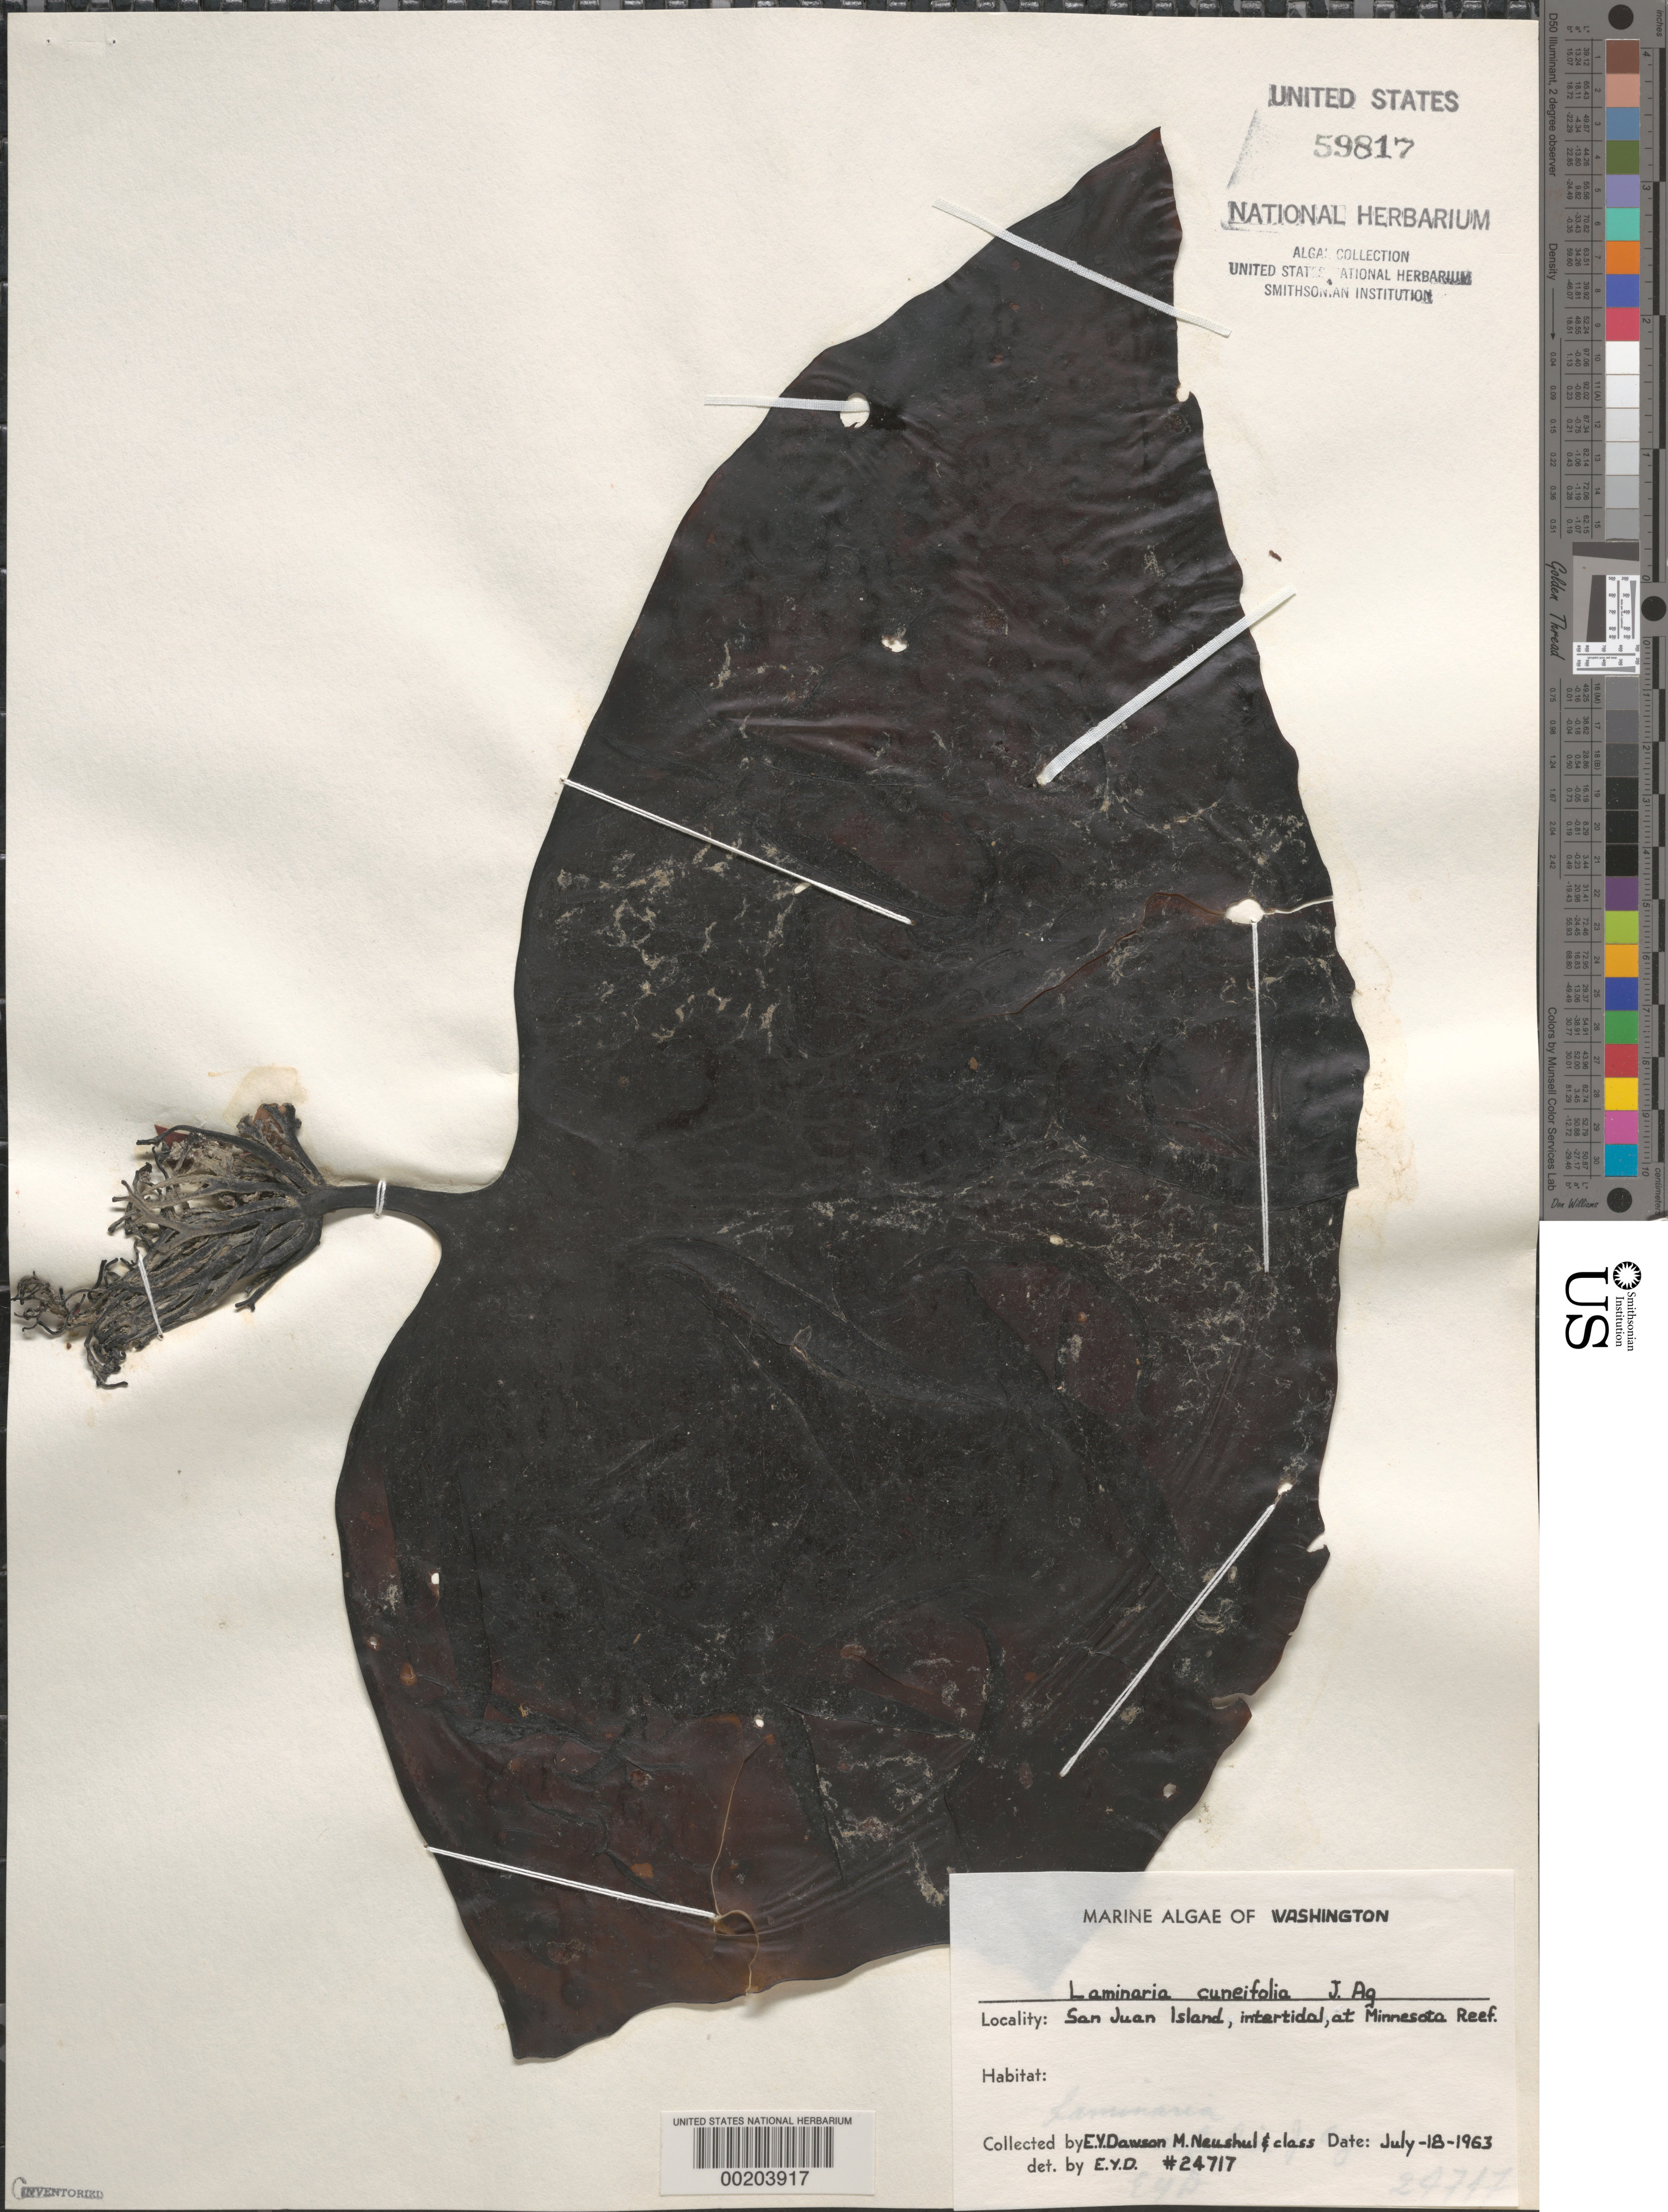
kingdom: Chromista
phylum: Ochrophyta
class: Phaeophyceae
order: Laminariales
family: Laminariaceae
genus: Saccharina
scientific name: Saccharina groenlandica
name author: (Rosenv.) C.E. Lane et al.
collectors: E. Y. Dawson, M. Neushul & Algae Class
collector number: EYD 24717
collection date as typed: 18 Jul 1963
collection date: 1963-07-18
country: United States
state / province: Washington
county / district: San Juan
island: San Juan Island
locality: Minnesota Reef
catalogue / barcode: US 59817